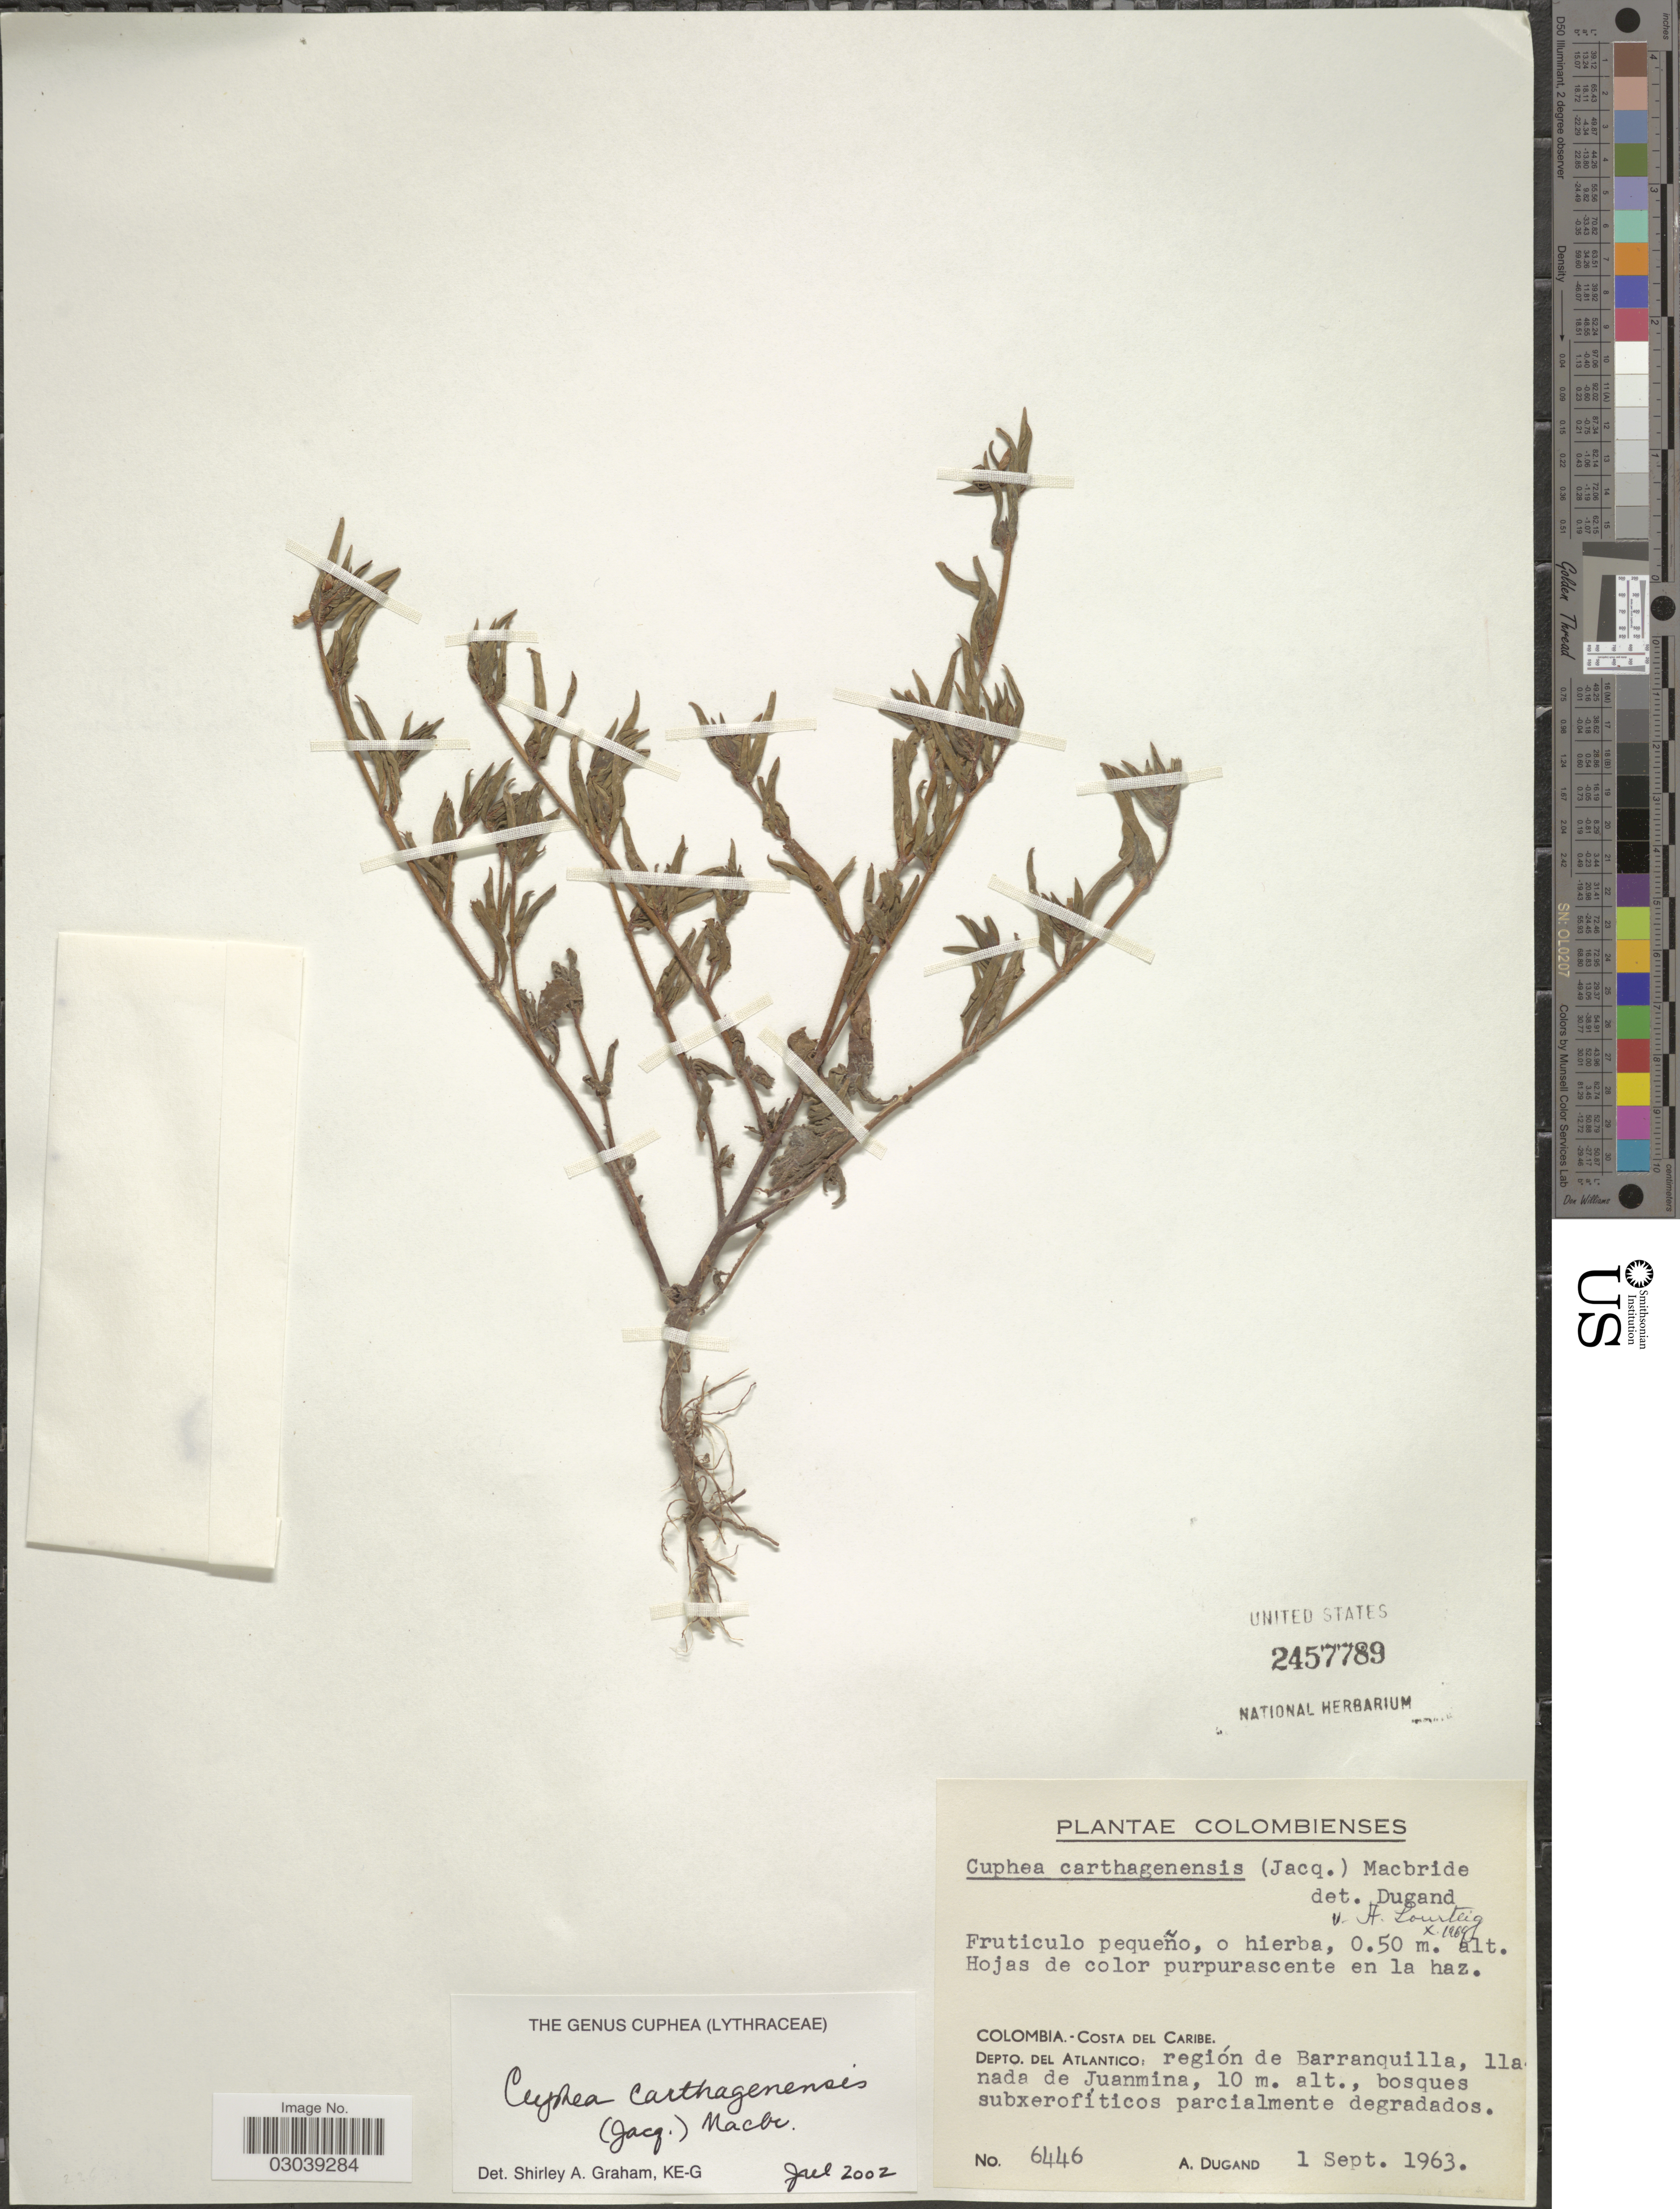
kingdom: Plantae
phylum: Tracheophyta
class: Magnoliopsida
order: Myrtales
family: Lythraceae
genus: Cuphea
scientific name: Cuphea carthagenensis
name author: (Jacq.) J.F. Macbr.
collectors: A. Dugand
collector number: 6446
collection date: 1963-09-01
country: Colombia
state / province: Atlántico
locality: Costa del Caribe. Depto. del Atlantico: región de Barranquilla, llanada de Juanmina.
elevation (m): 10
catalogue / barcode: US 2457789